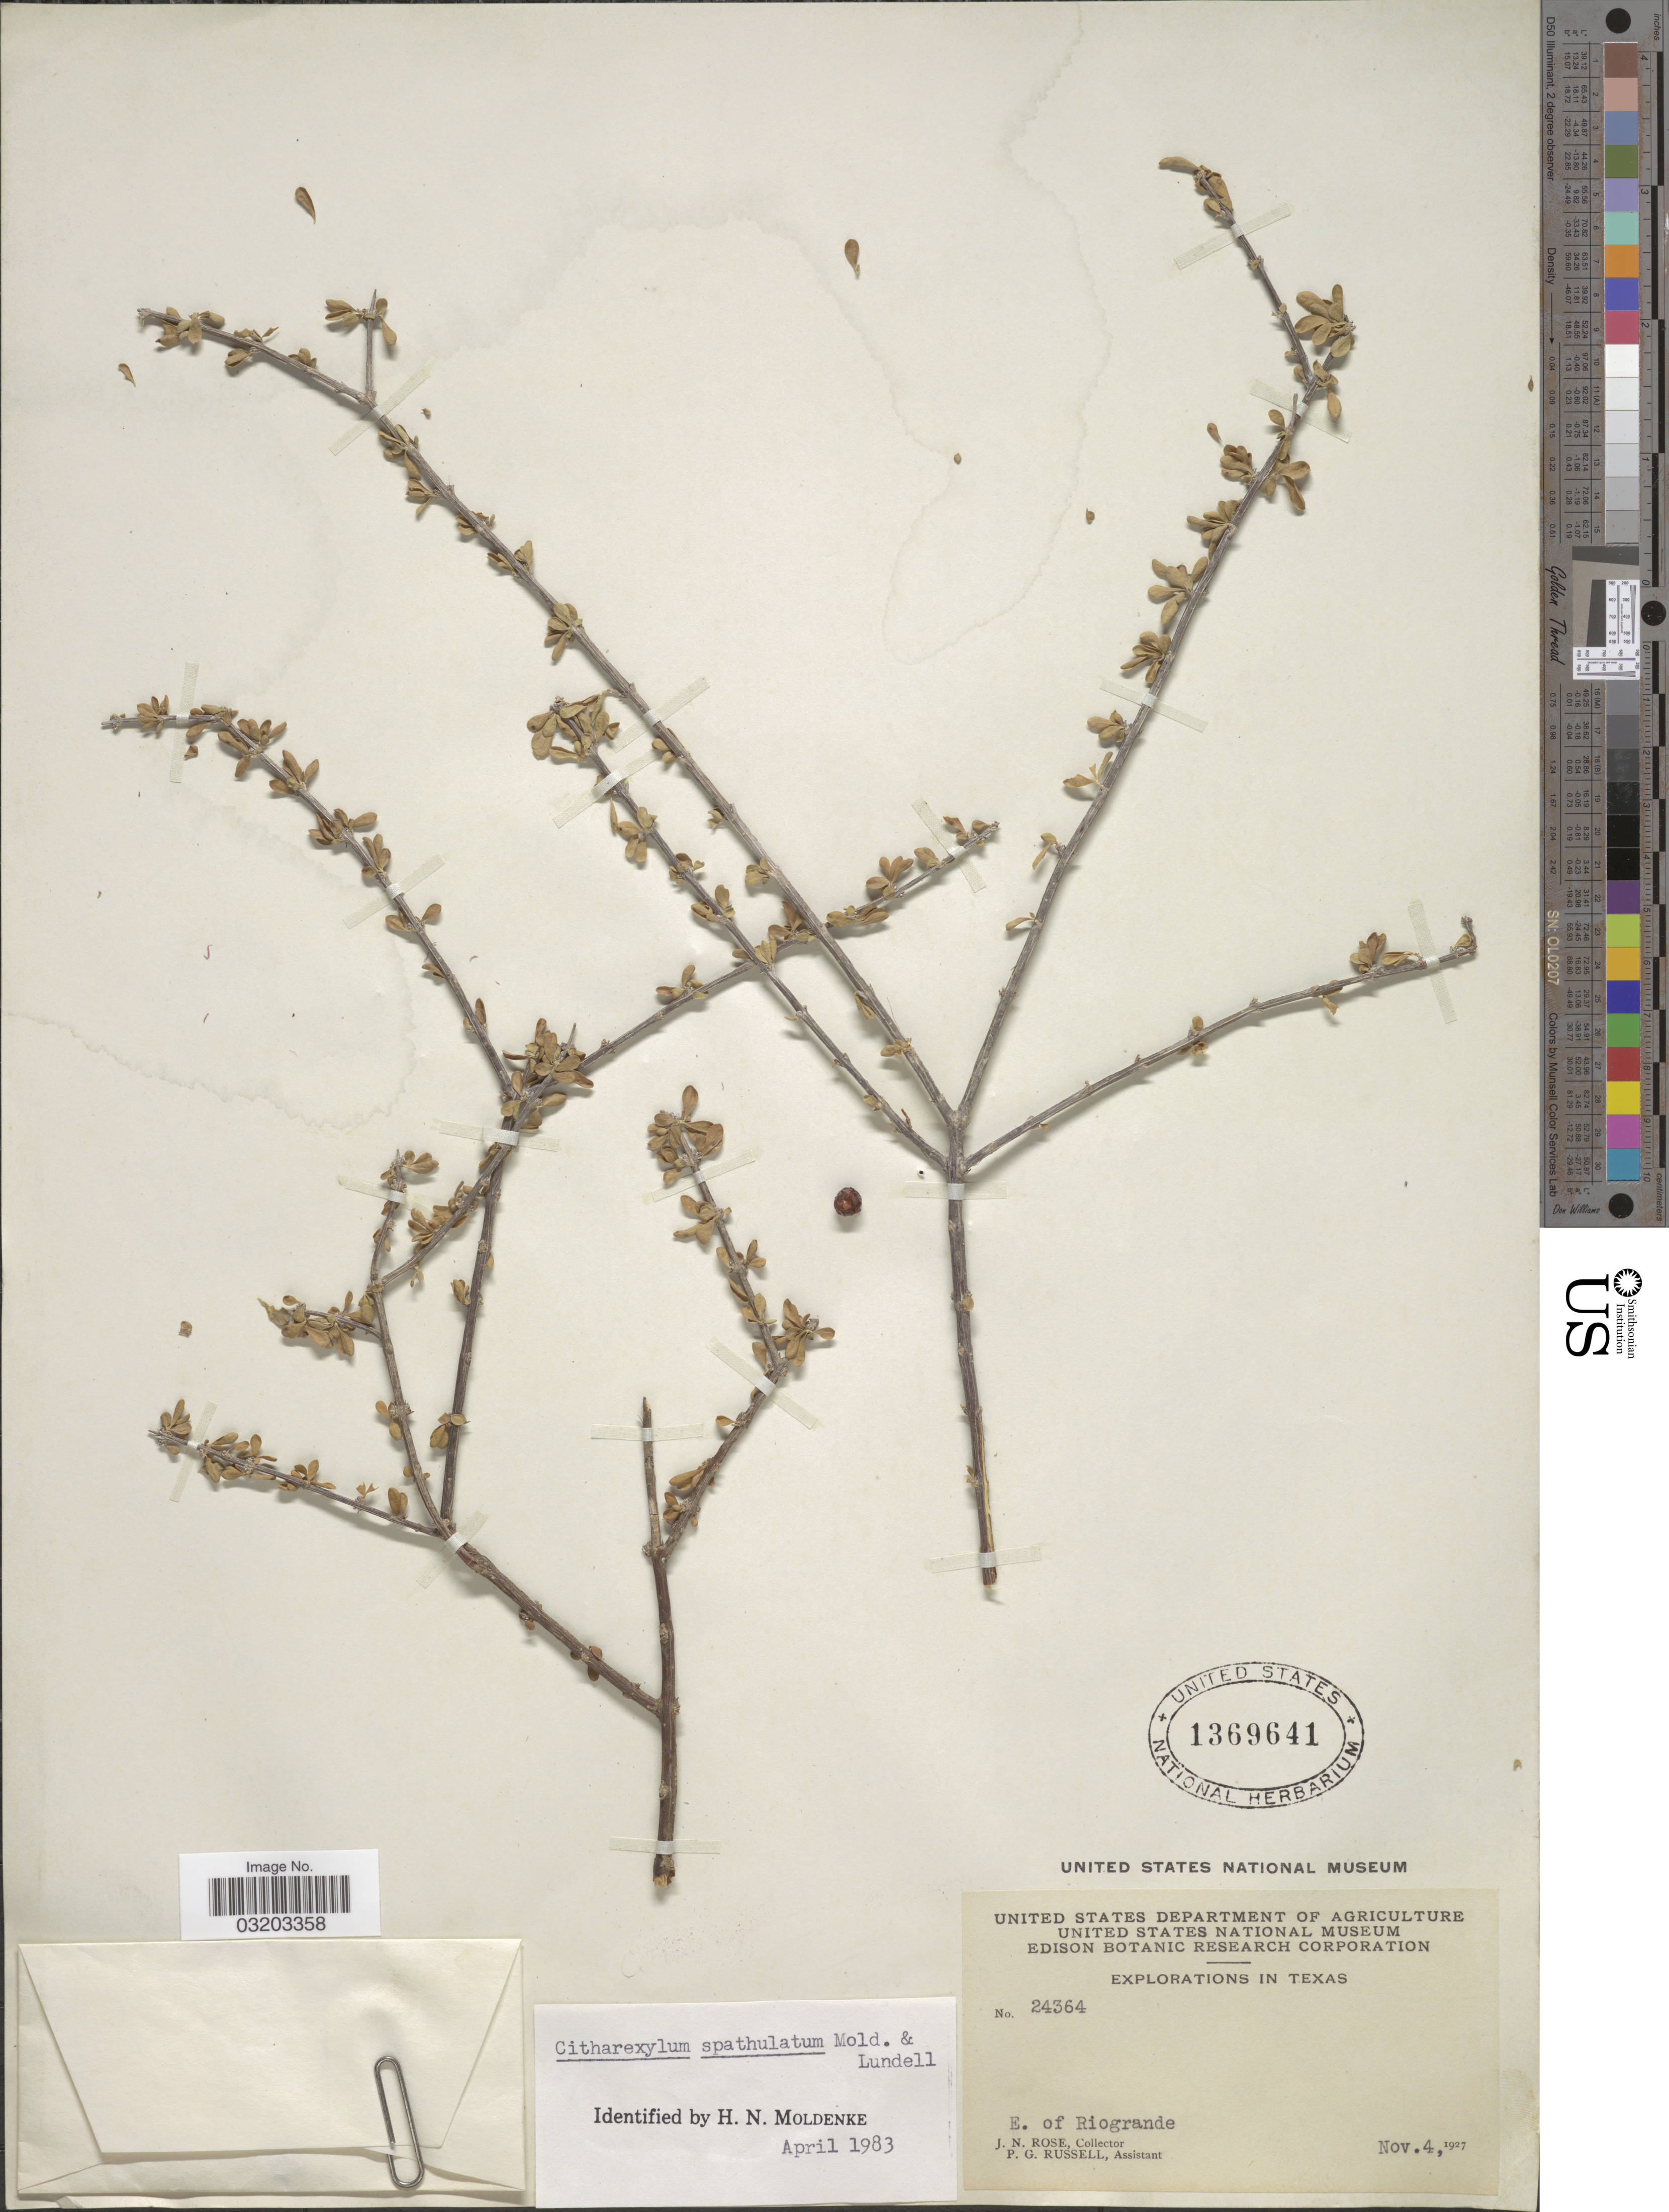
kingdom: Plantae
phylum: Tracheophyta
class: Magnoliopsida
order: Lamiales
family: Verbenaceae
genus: Citharexylum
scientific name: Citharexylum spathulatum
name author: Moldenke & Lundell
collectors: J. N. Rose & P. G. Russell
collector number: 24364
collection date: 1927-11-04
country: United States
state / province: Texas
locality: E. of Riogrande.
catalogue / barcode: US 1369641